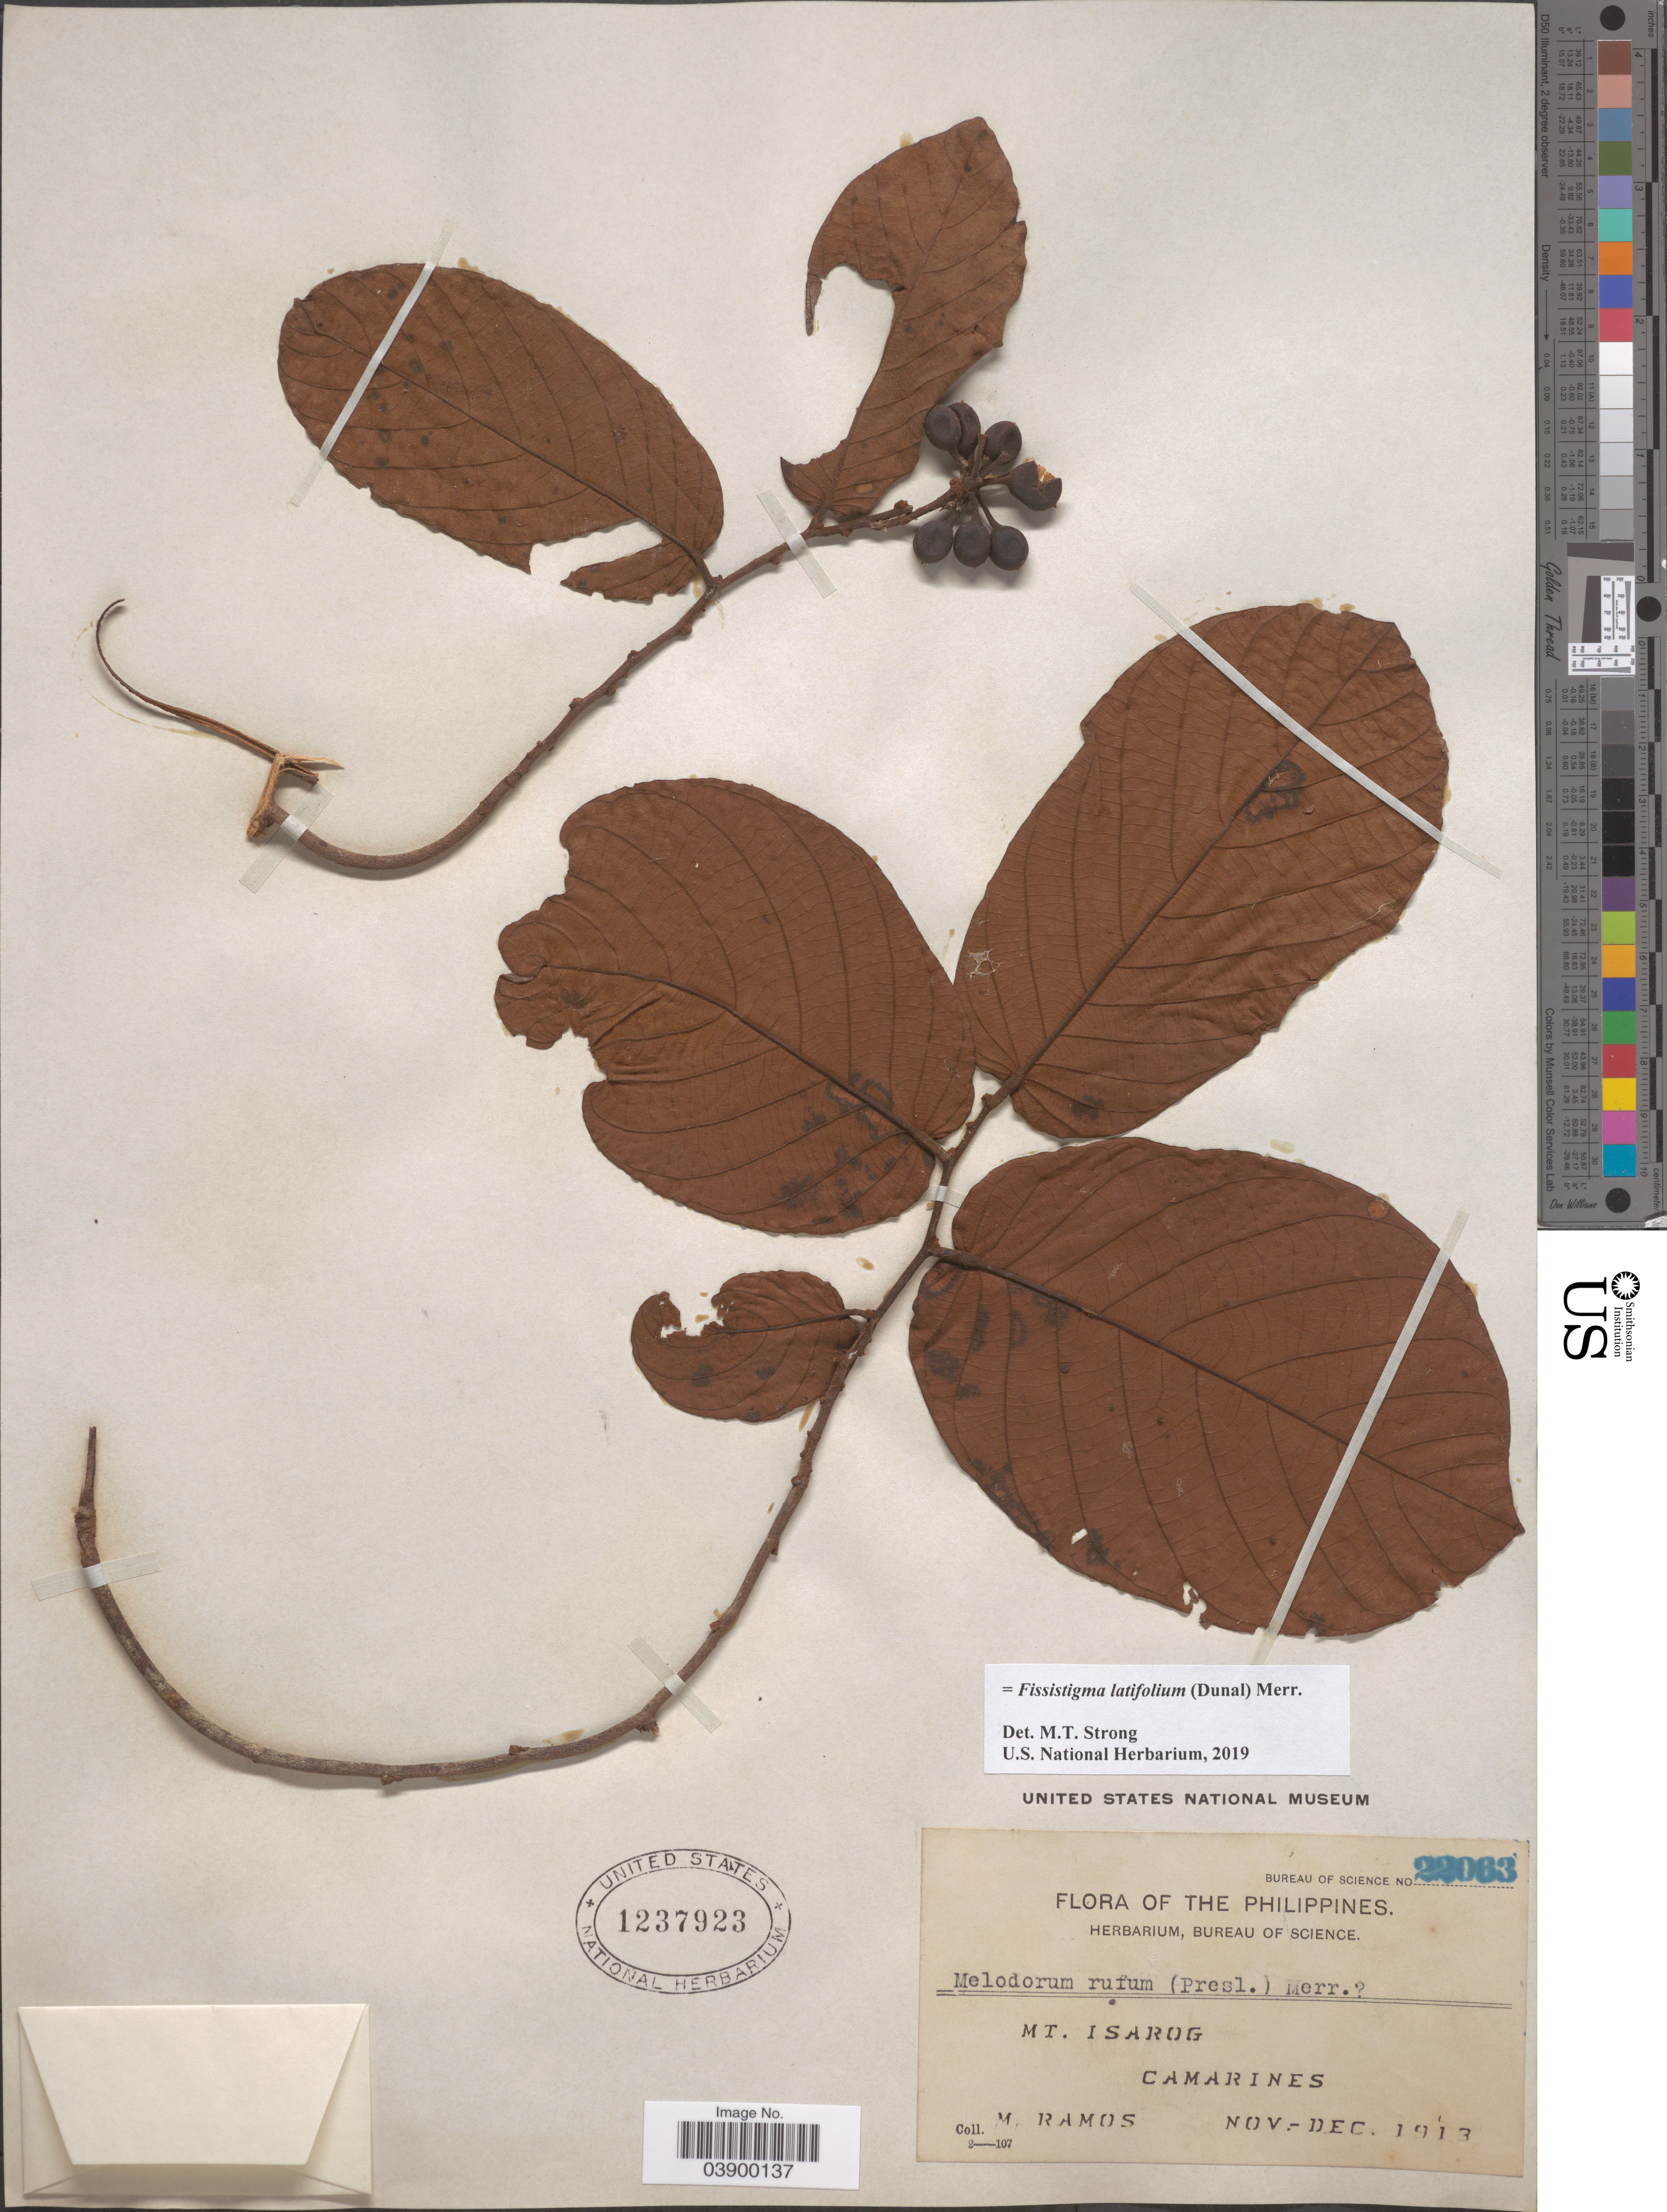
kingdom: Plantae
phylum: Tracheophyta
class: Magnoliopsida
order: Magnoliales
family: Annonaceae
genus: Fissistigma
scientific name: Fissistigma latifolium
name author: (Dunal) Merr.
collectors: M. Ramos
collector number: Bureau of Science 22063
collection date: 1913-11/1913-12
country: Philippines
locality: Mt. Isarog. Camarines.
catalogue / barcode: US 1237923